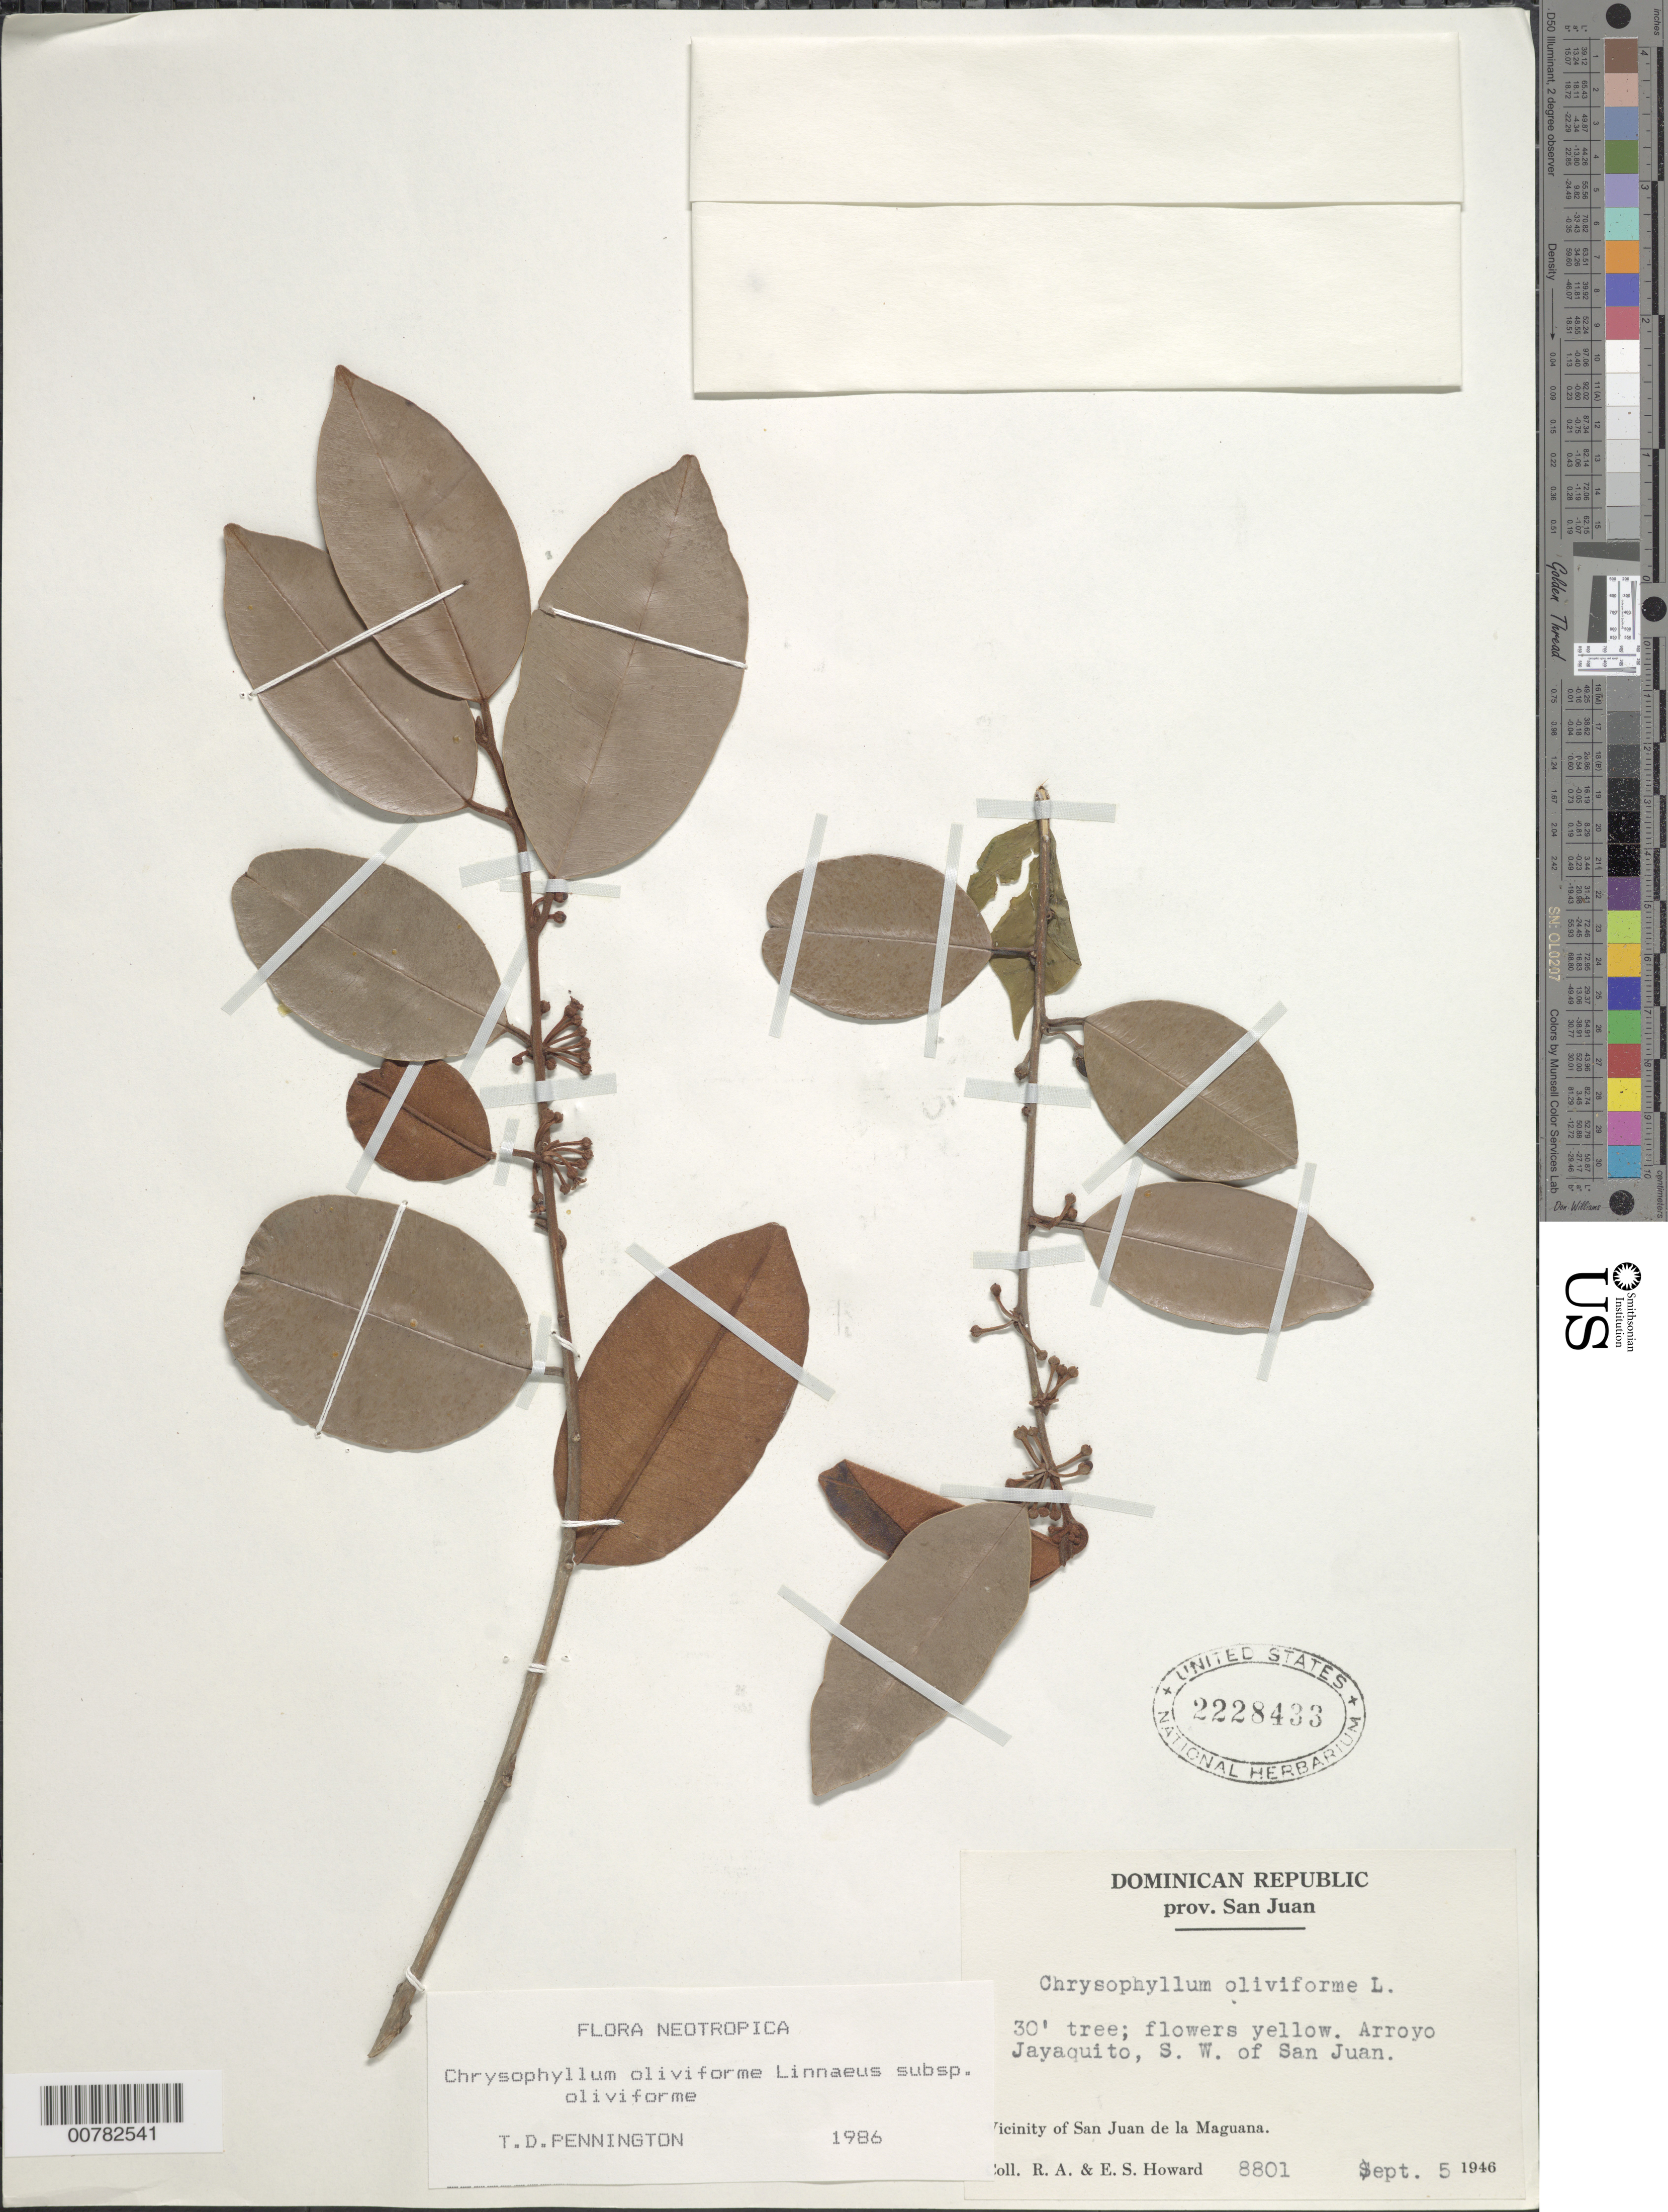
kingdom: Plantae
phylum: Tracheophyta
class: Magnoliopsida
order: Ericales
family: Sapotaceae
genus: Chrysophyllum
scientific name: Chrysophyllum oliviforme subsp. oliviforme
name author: L.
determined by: Pennington, T. D., (K)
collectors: R. A. Howard & E. S. Howard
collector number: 8801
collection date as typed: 05 Sep 1946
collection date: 1946-09-05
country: Dominican Republic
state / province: San Juan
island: Hispaniola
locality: Vicinity of San Juan de la Maguana, S.W. of San Juan, Jayaquito stream.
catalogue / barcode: US 2228433